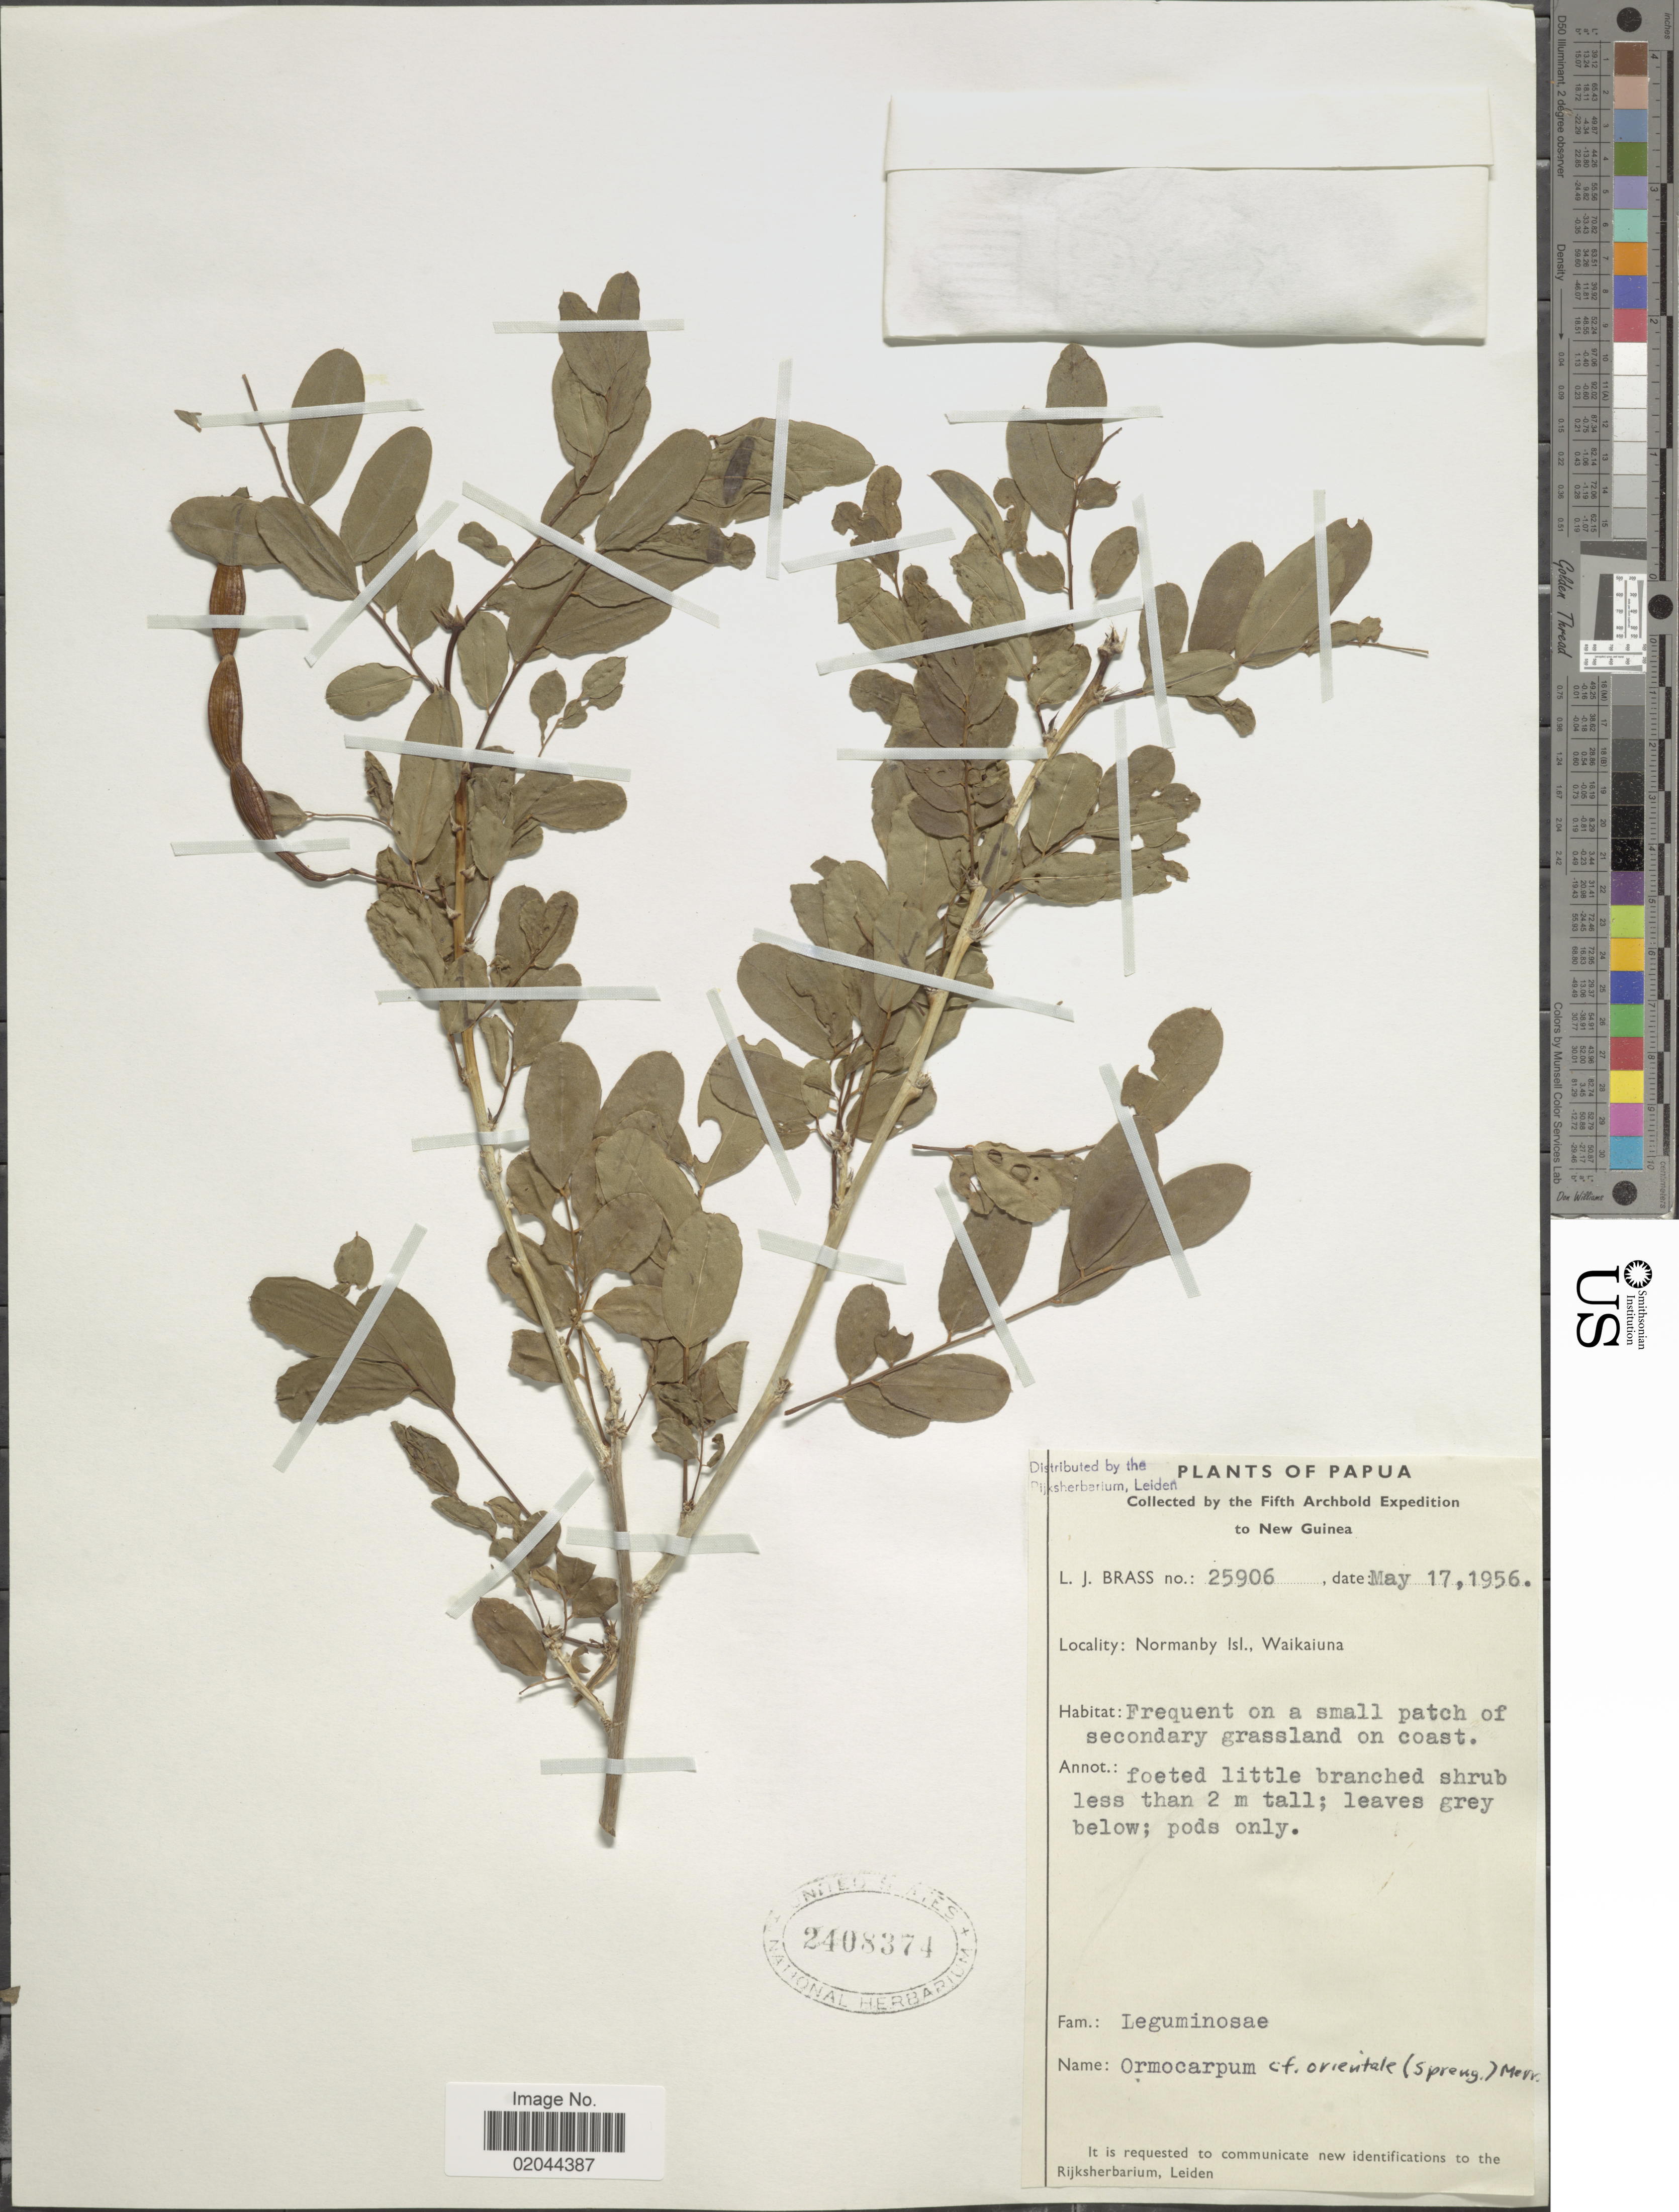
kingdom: Plantae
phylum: Tracheophyta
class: Magnoliopsida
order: Fabales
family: Fabaceae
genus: Ormocarpum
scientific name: Ormocarpum orientale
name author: (Spreng.) Merr.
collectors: L. J. Brass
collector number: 25906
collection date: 1956-05-17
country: Indonesia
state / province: Papua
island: New Guinea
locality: New Guinea, Normanby Isl., Waikaiuna, frequent on a small patch of secondary grassland on coast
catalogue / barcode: US 2408374